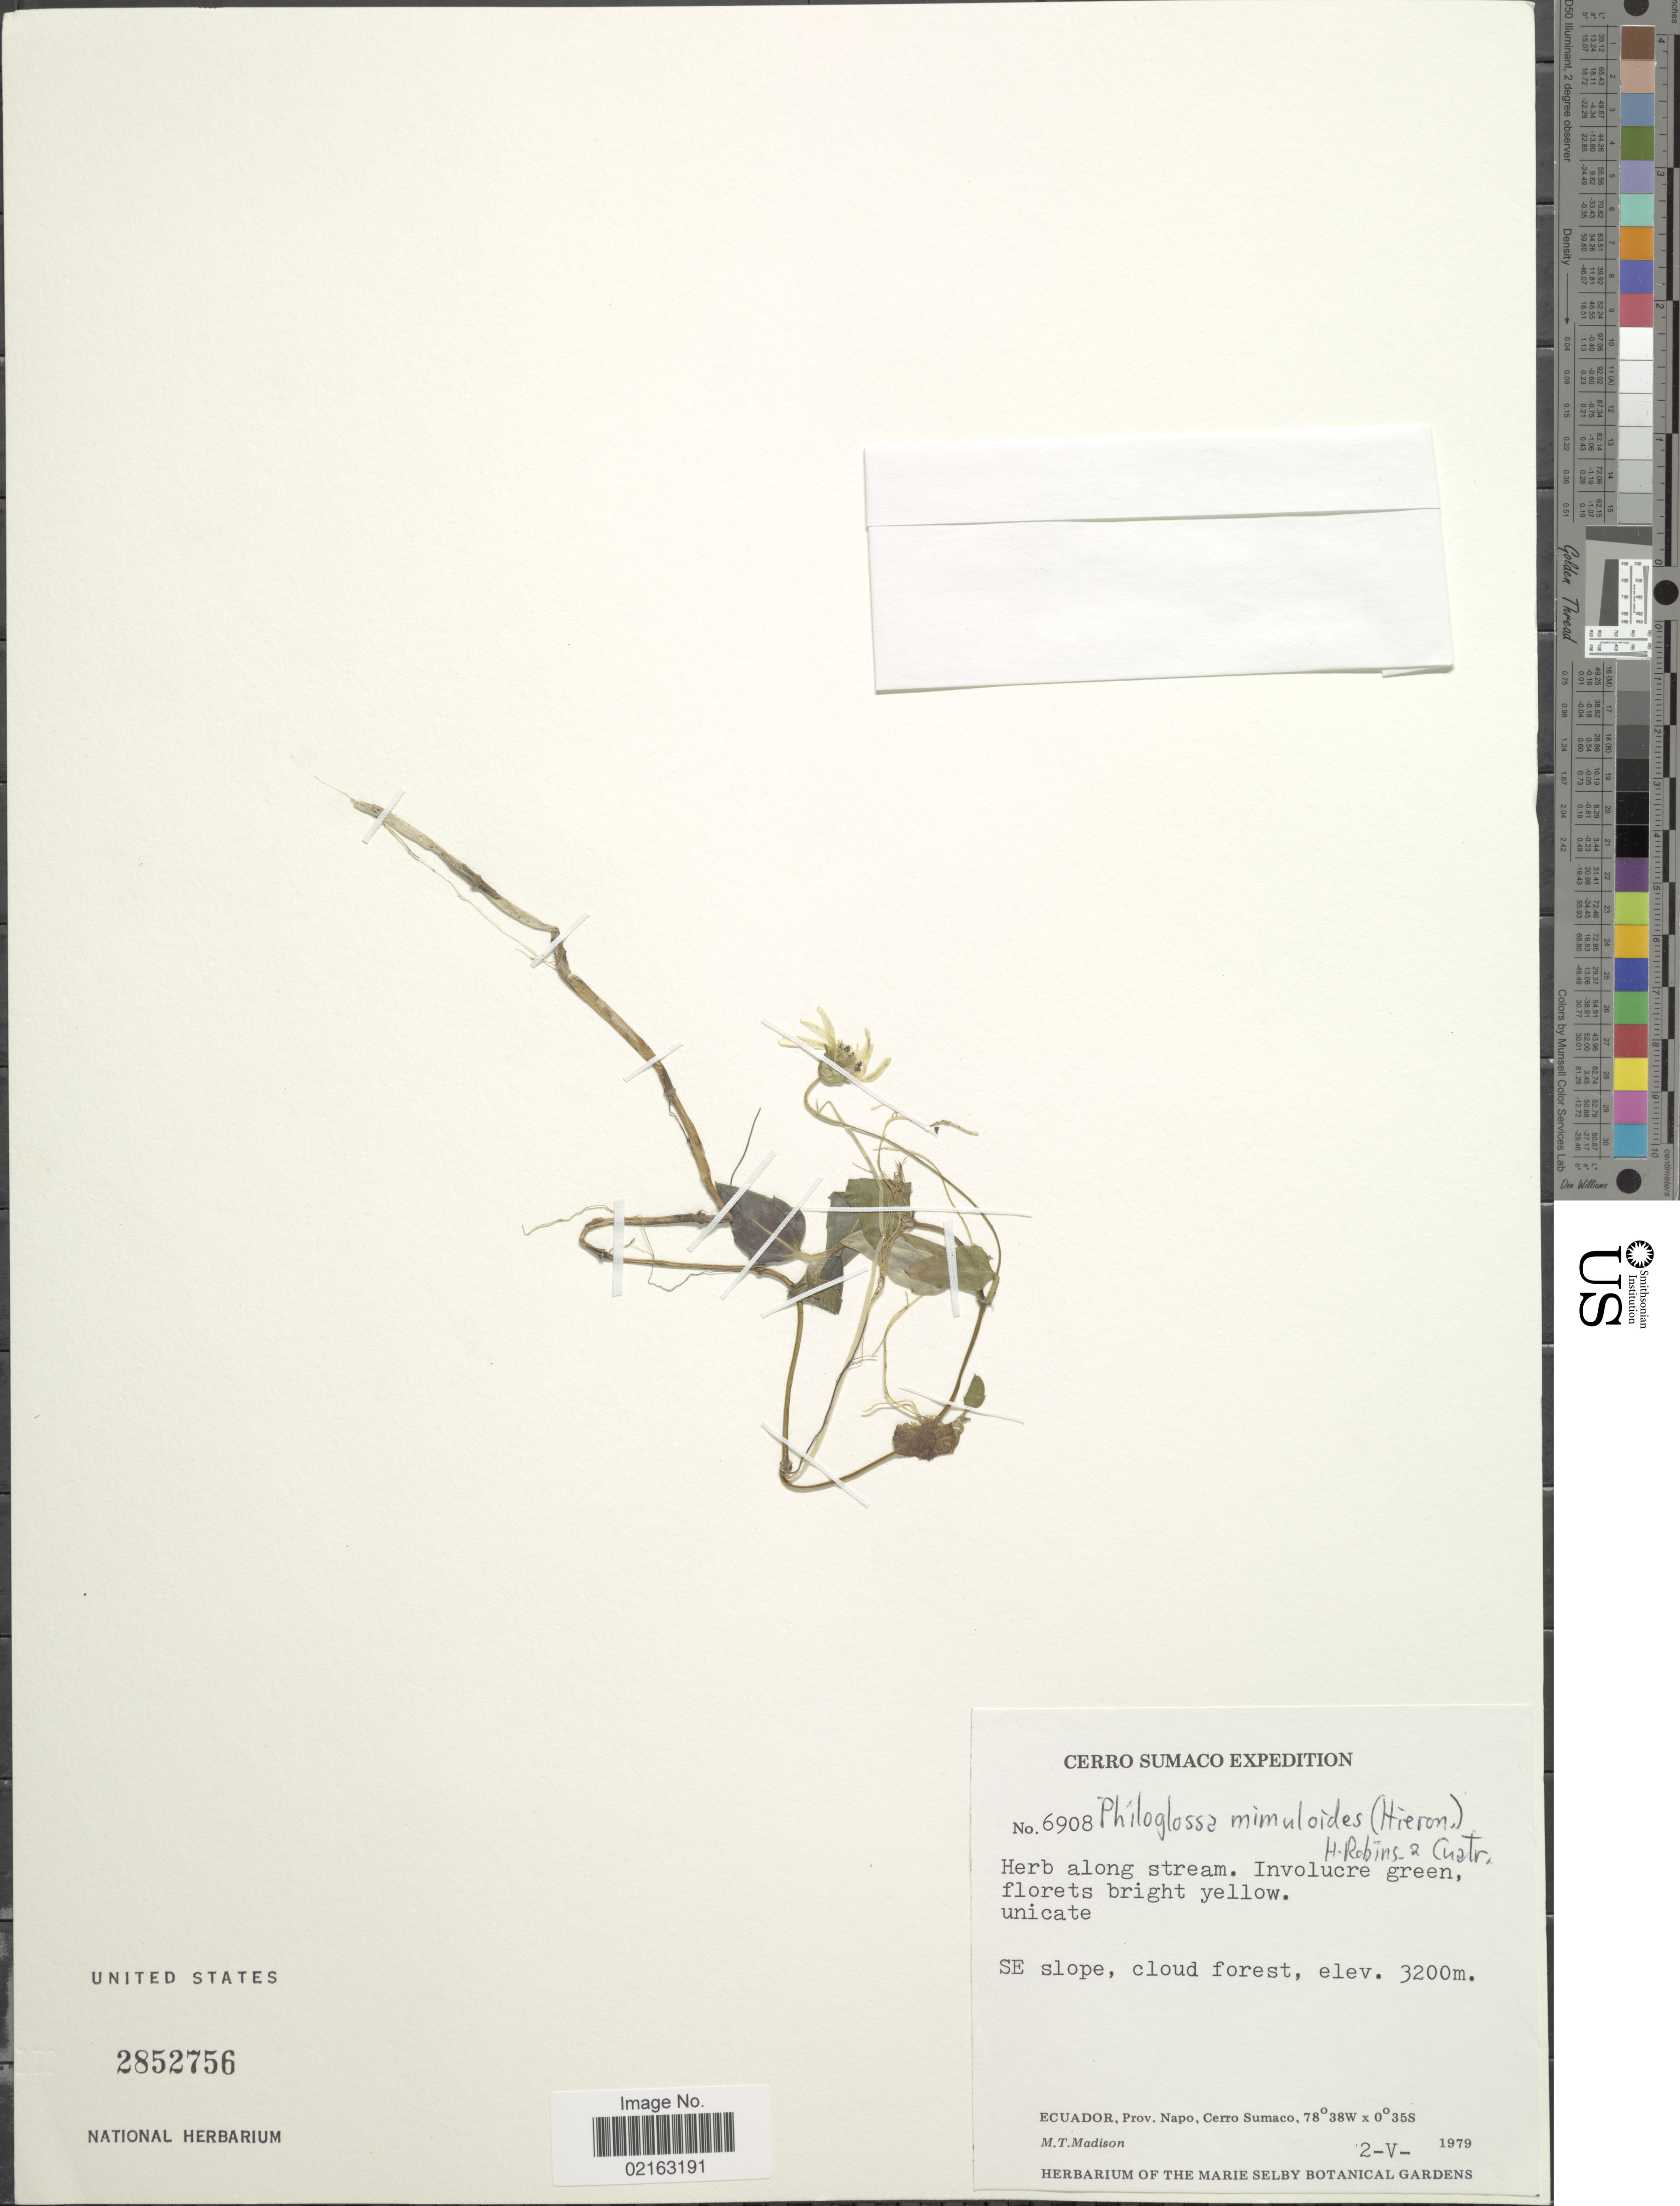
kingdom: Plantae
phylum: Tracheophyta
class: Magnoliopsida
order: Asterales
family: Asteraceae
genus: Philoglossa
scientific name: Philoglossa mimuloides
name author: (Hieron.) H. Rob. & Brettell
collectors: M. T. Madison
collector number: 6908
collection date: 1979-05-02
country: Ecuador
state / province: Napo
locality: SE slope, cloud forest. Ecuador, Prov. Napo, Cerro Sumaco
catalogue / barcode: US 2852756